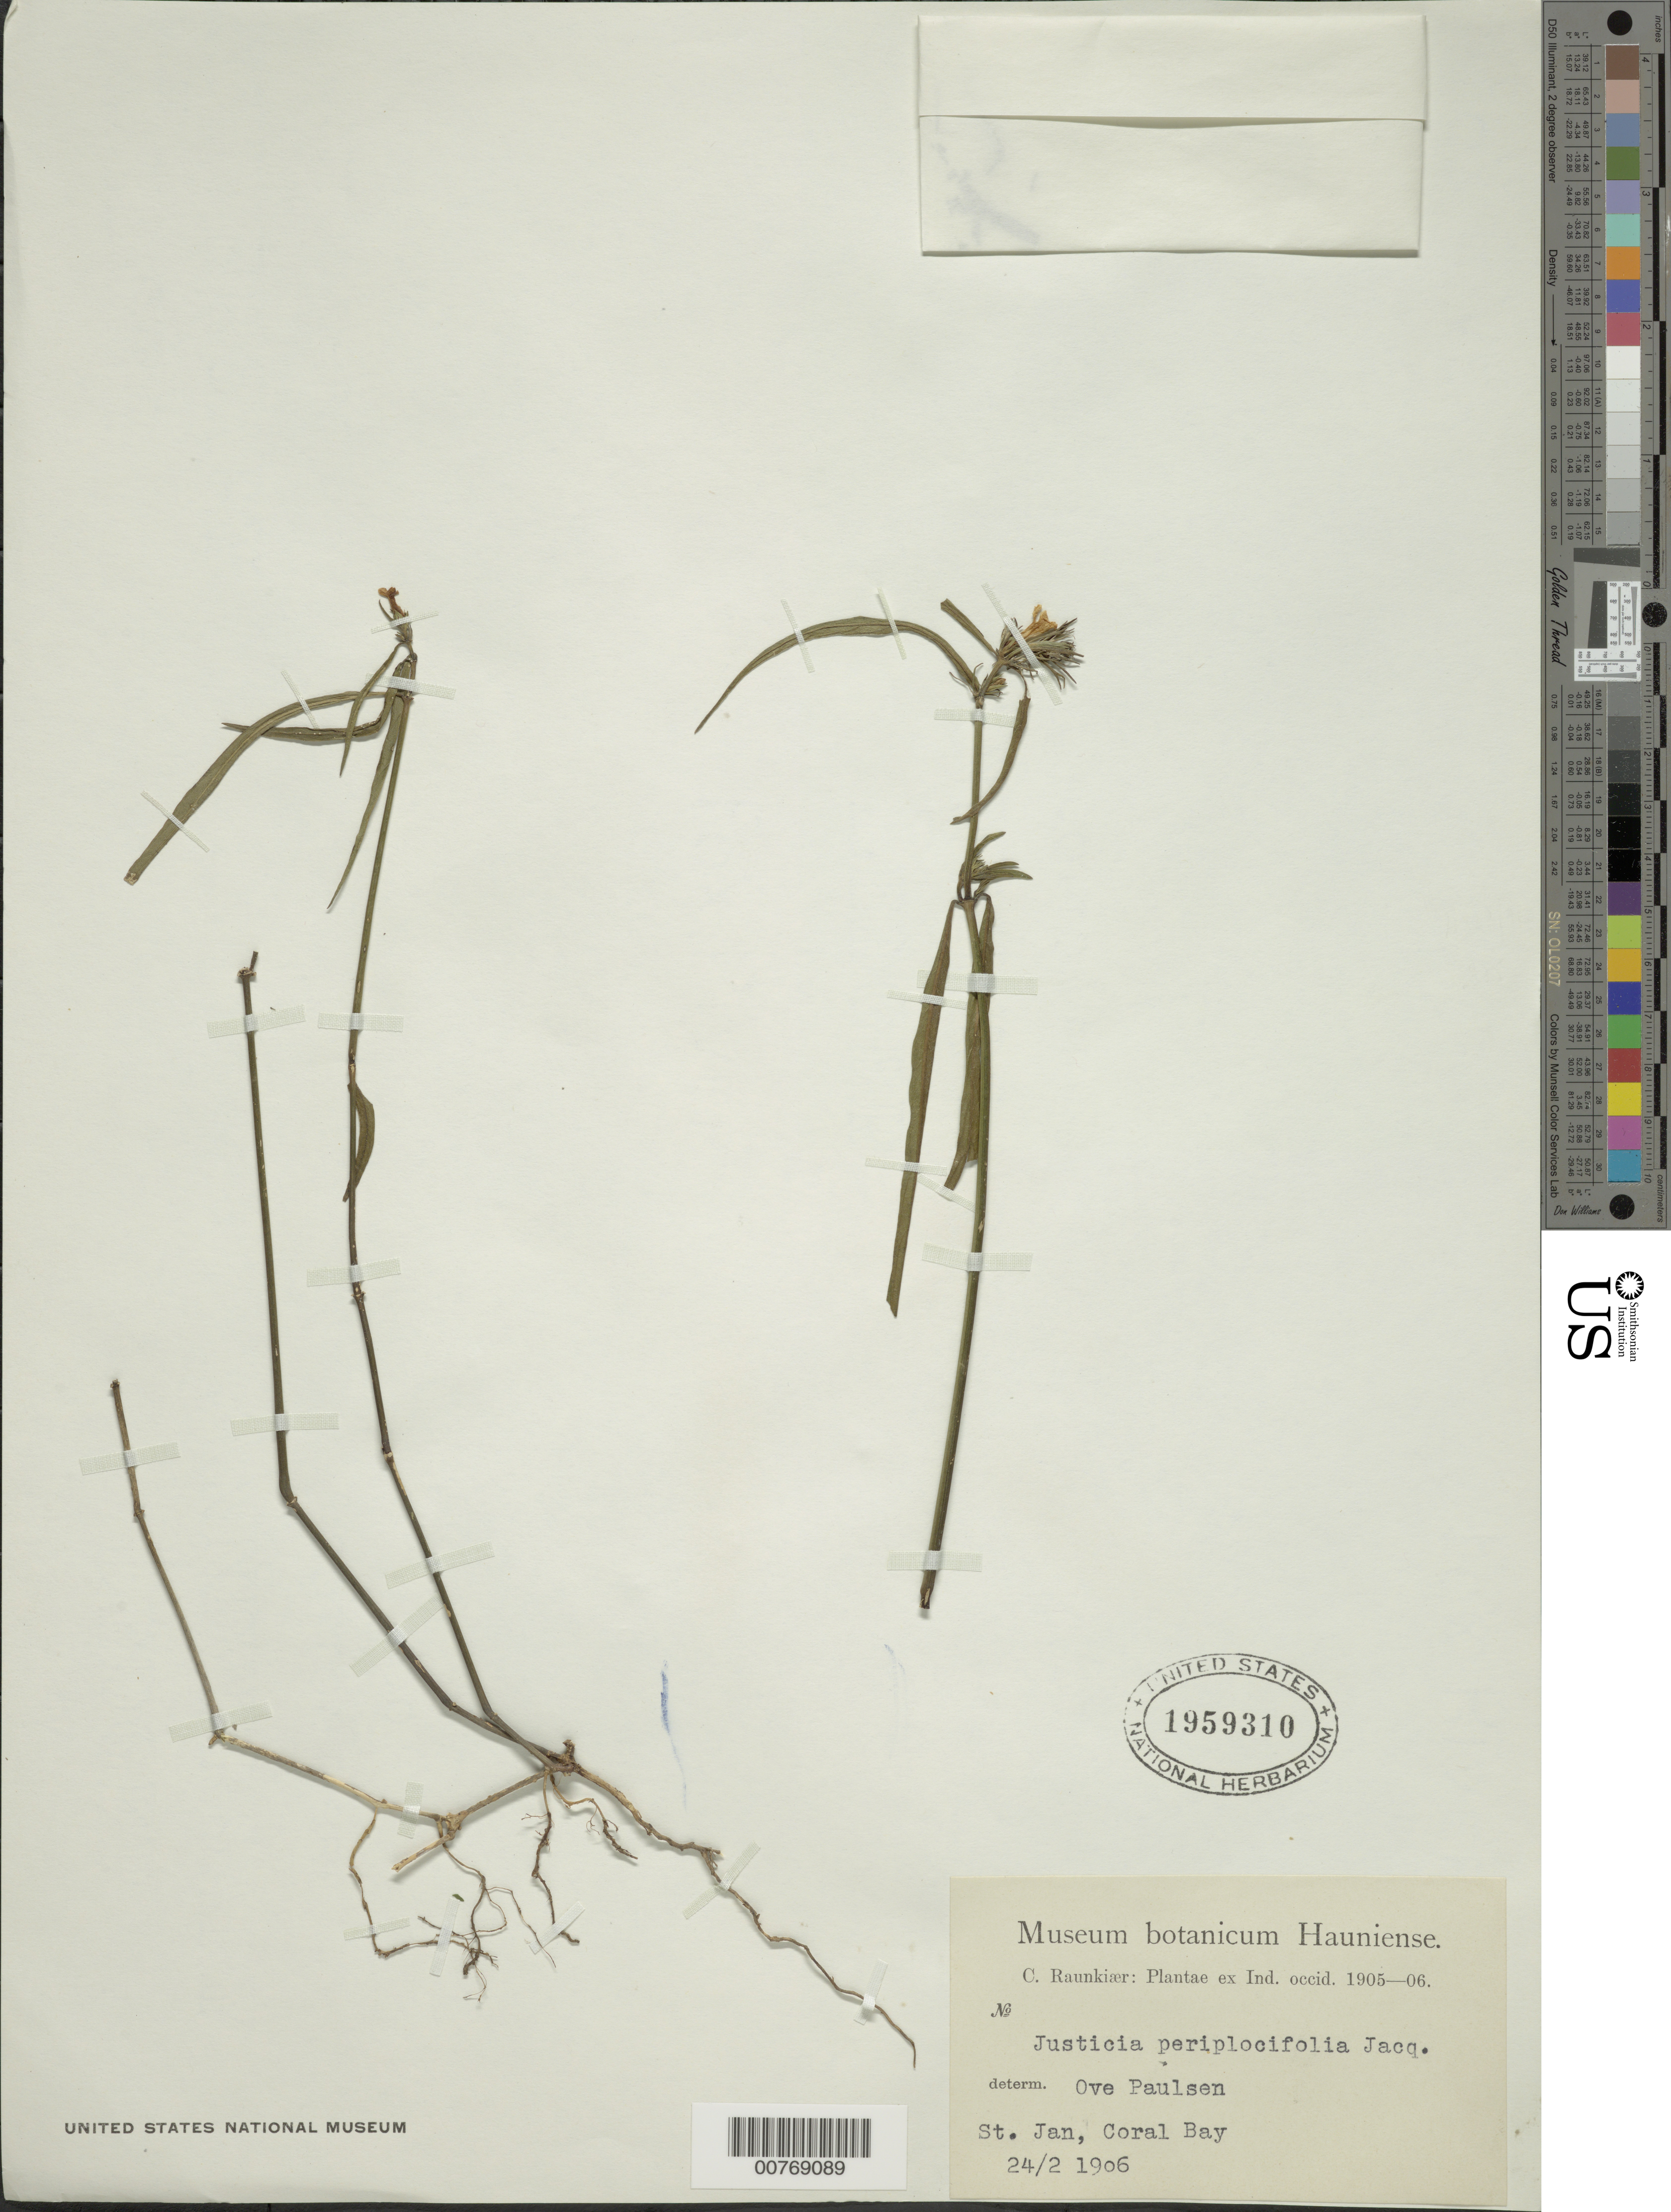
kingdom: Plantae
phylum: Tracheophyta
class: Magnoliopsida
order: Lamiales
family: Acanthaceae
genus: Justicia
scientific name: Justicia periplocifolia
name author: Jacq.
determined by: Paulsen, O.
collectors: C. Raunkiær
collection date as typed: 24 Feb 1906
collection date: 1906-02-24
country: U.S. Virgin Islands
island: St. John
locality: Coral Bay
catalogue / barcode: US 1959310